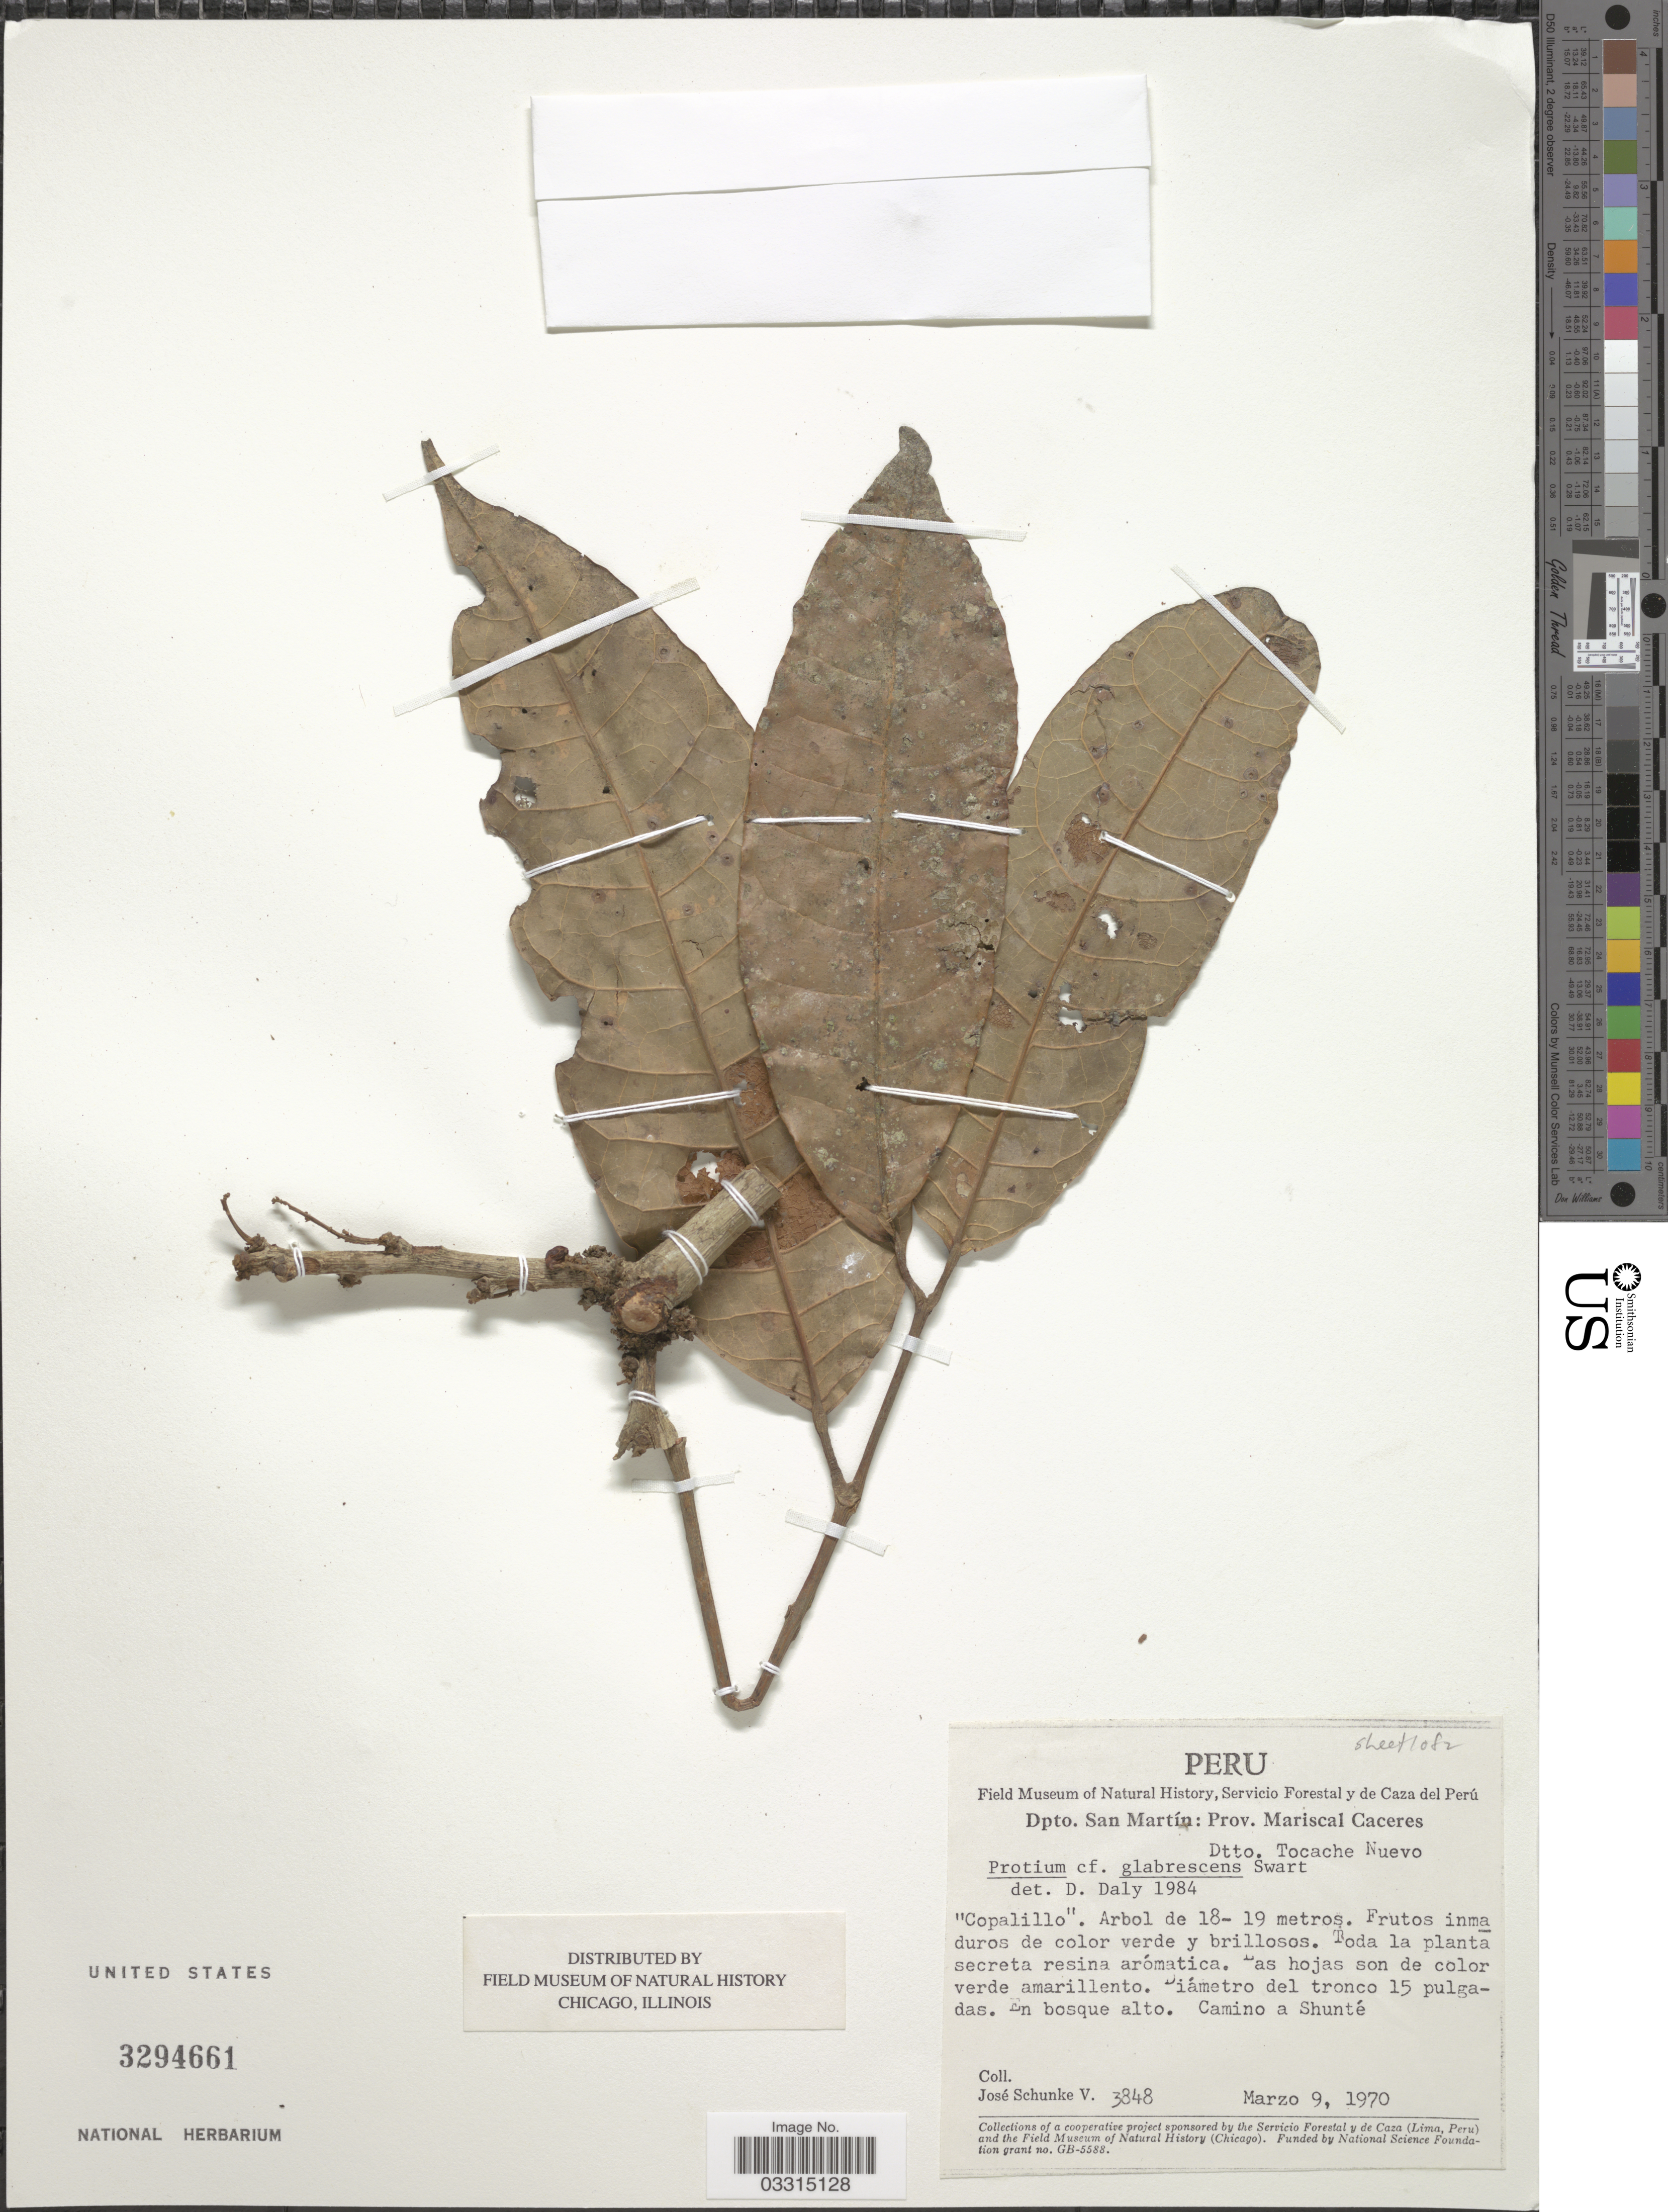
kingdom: Plantae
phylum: Tracheophyta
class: Magnoliopsida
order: Sapindales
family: Burseraceae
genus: Protium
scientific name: Protium glabrescens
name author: Swart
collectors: J. Schunke Vigo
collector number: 3848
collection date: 1970-03-09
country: Peru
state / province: San Martín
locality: Dpto. San Martín: Prov. Mariscal Caceres. Dtto. Tocache Nuevo. Camino a Shunté.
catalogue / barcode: US 3294661